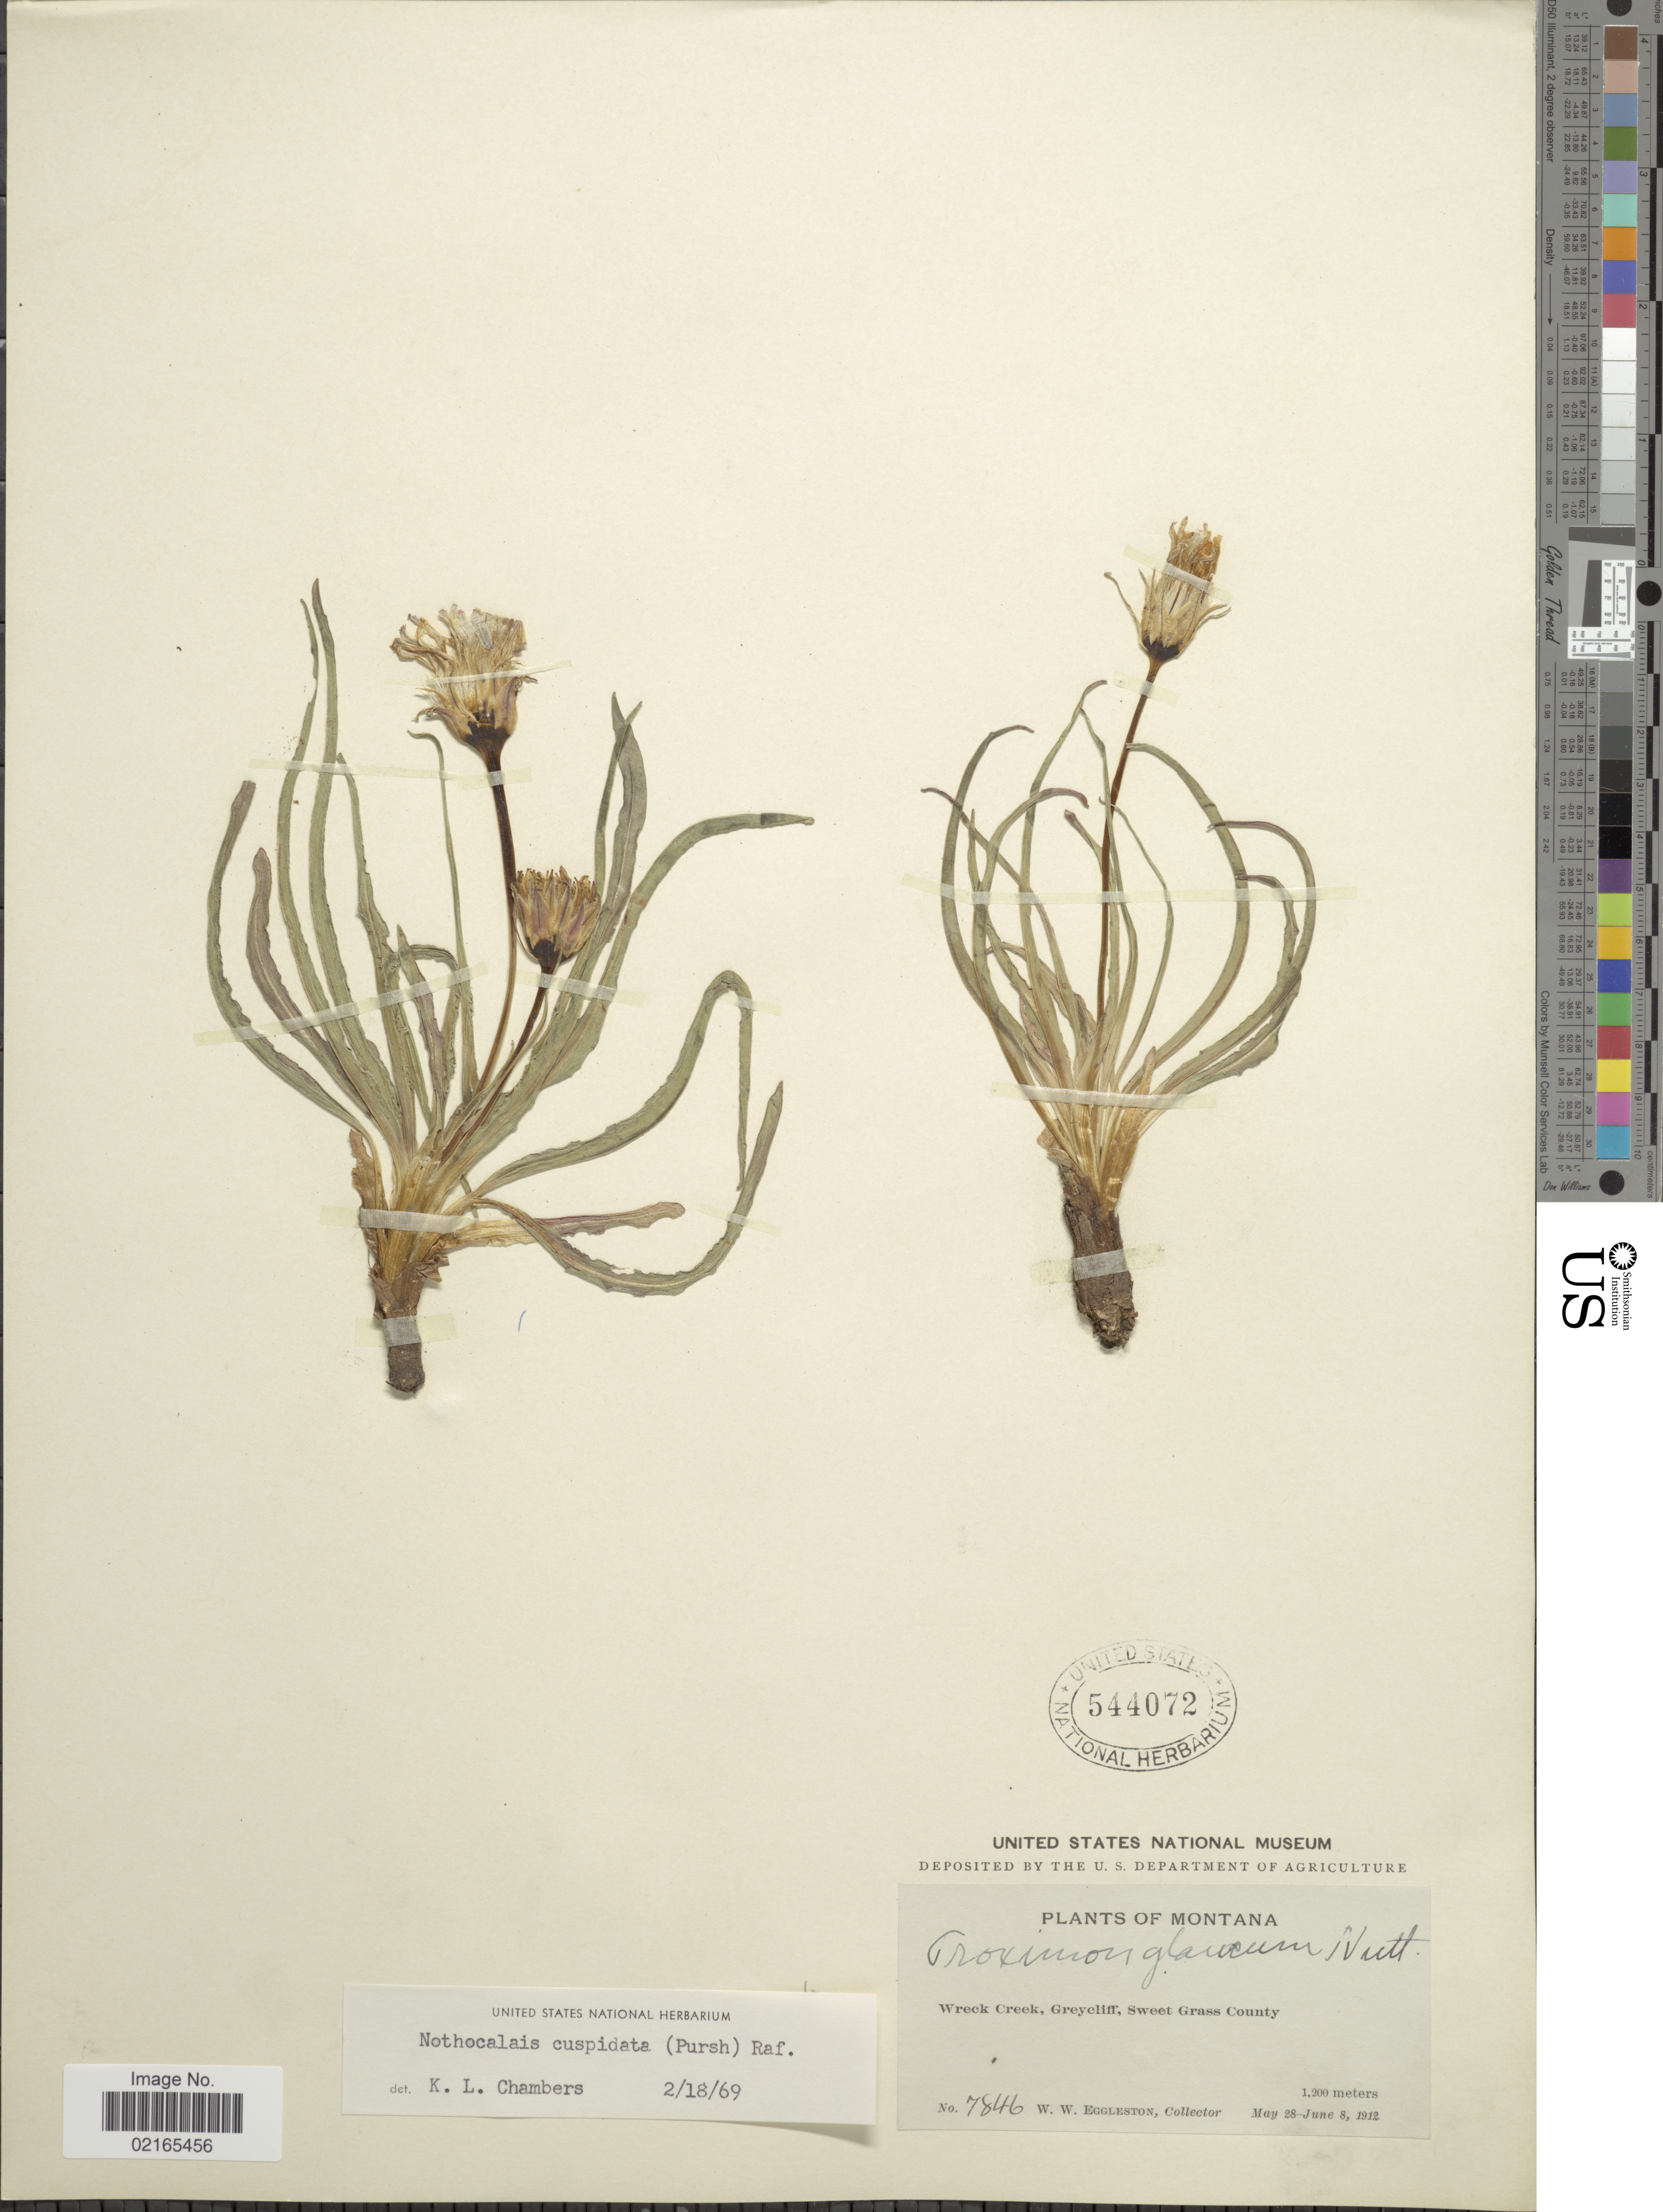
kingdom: Plantae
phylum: Tracheophyta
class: Magnoliopsida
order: Asterales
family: Asteraceae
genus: Nothocalais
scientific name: Nothocalais cuspidata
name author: (Pursh) Greene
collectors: W. W. Eggleston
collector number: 7846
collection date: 1912-05-28/1912-06-08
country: United States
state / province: Montana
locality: Wreck Creek, Greycliff, Sweet Grass County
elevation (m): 1200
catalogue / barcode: US 544072